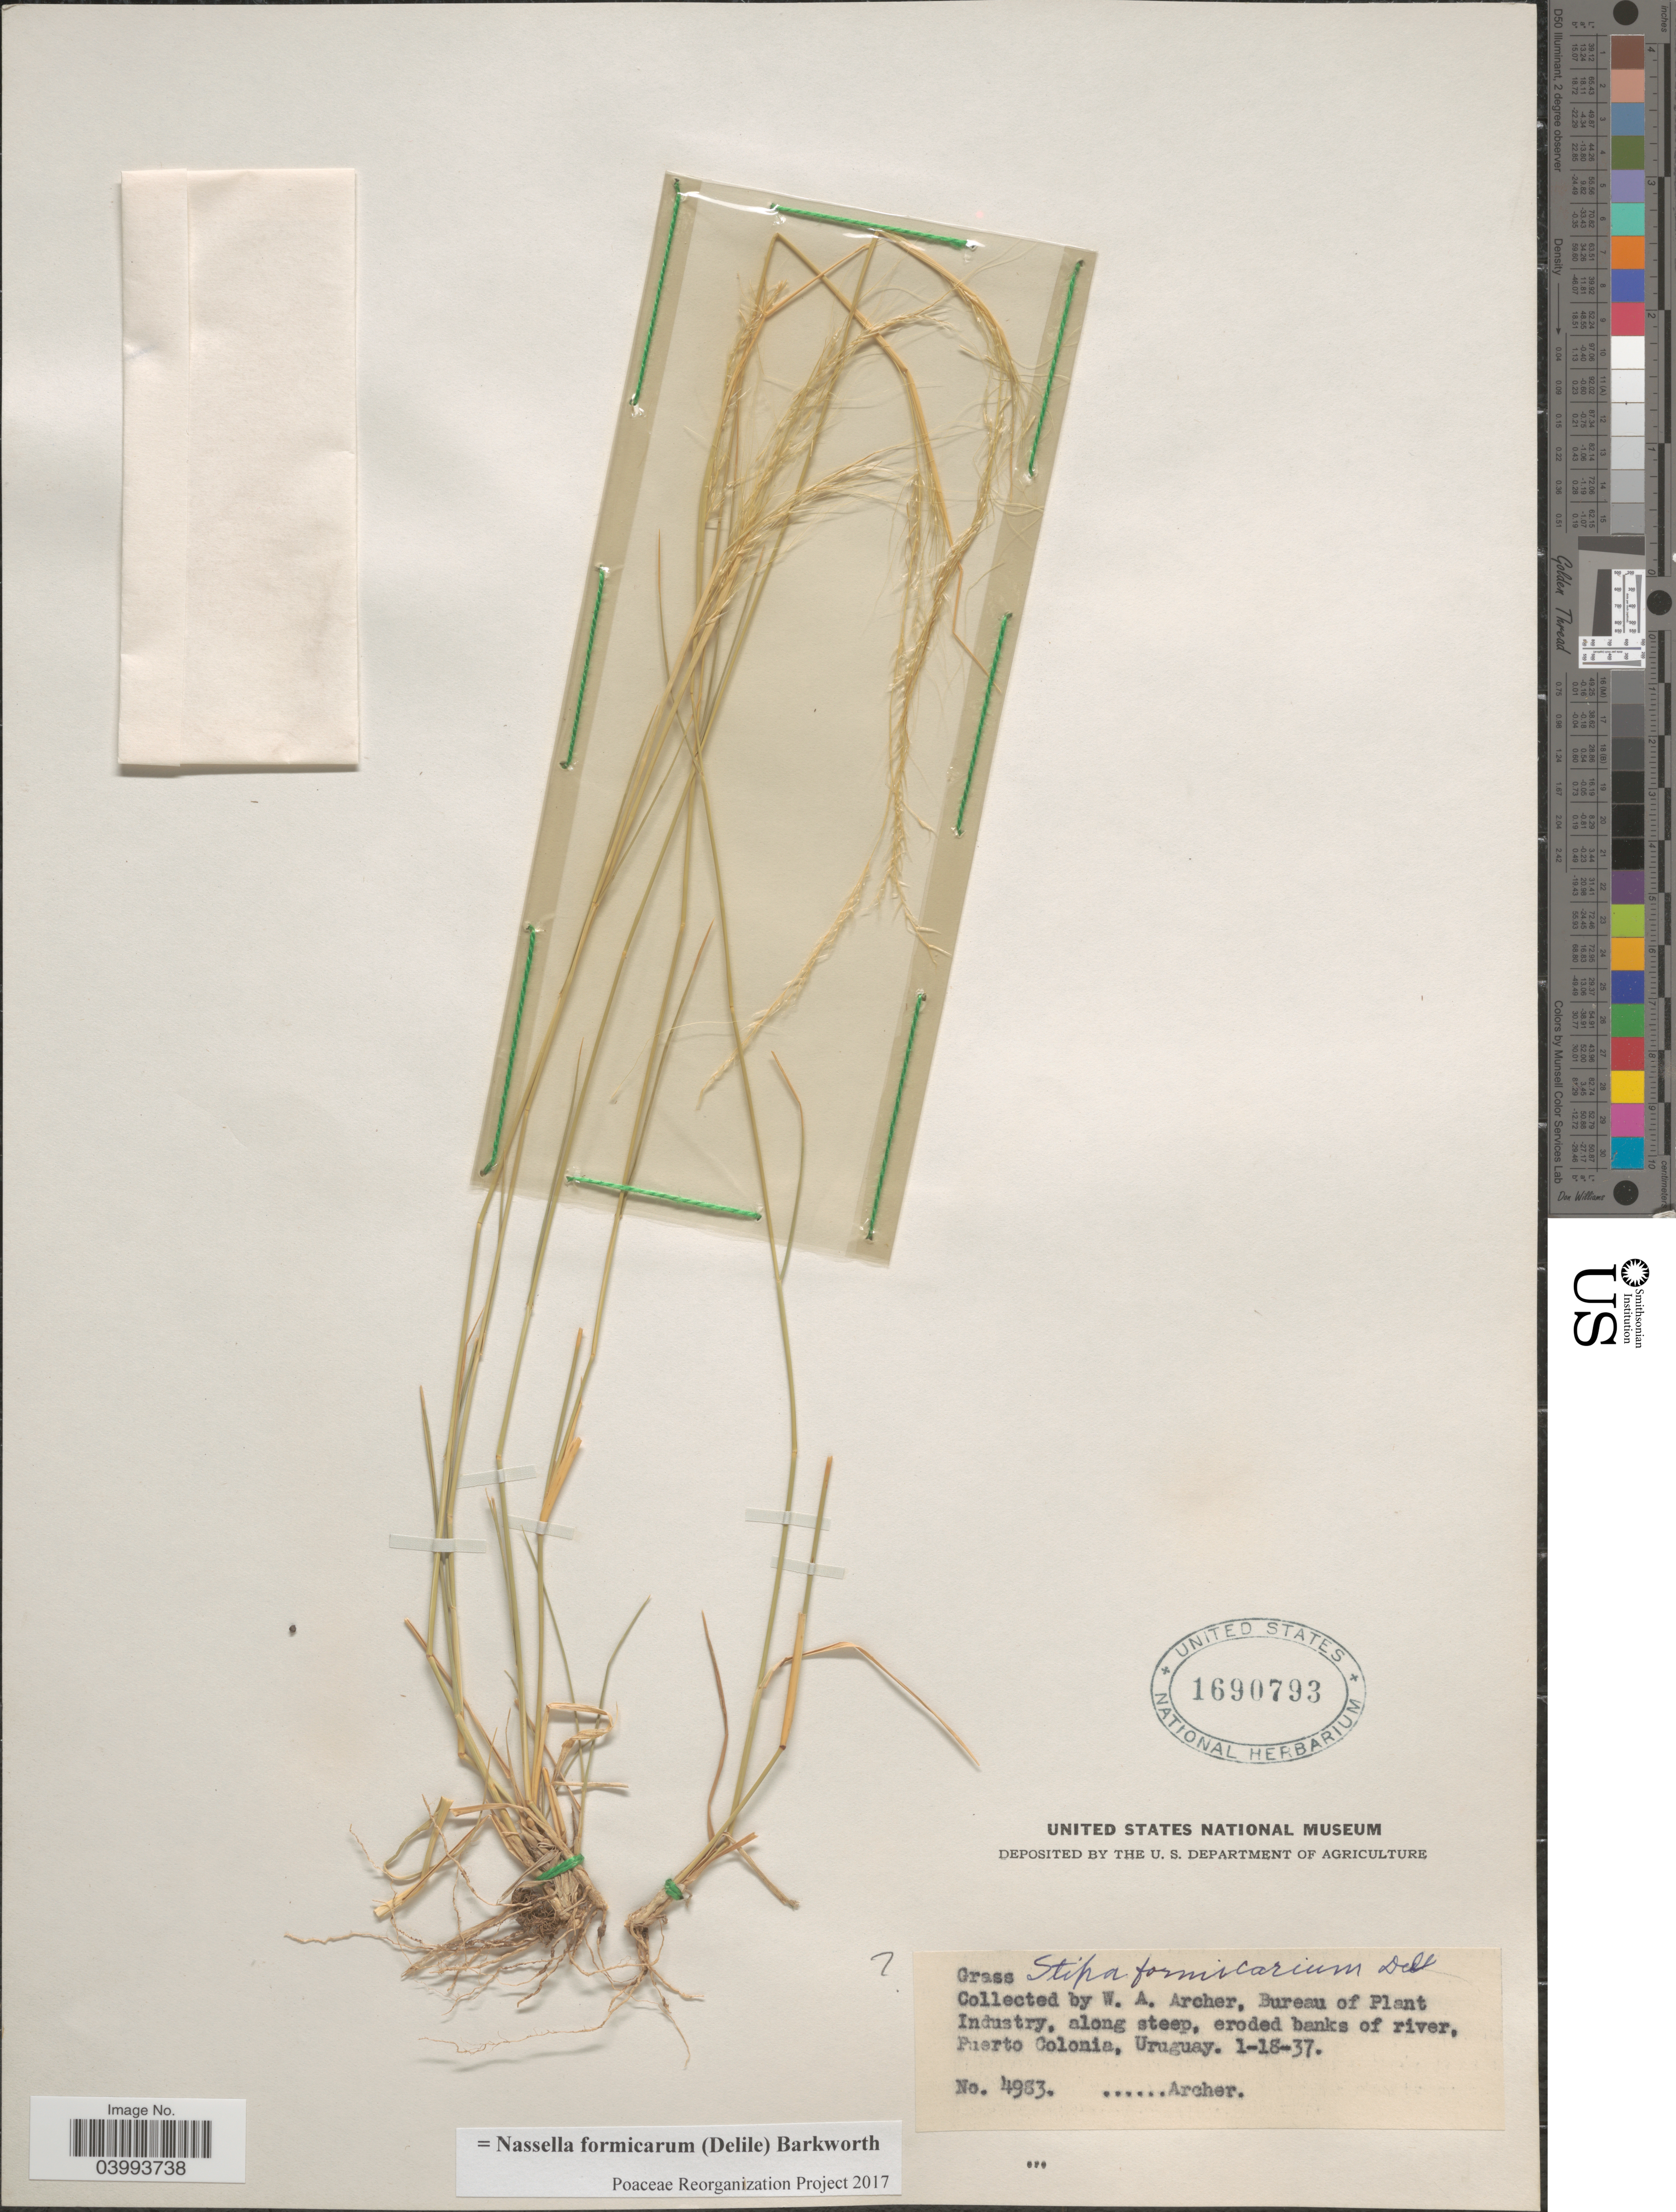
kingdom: Plantae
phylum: Tracheophyta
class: Liliopsida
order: Poales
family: Poaceae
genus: Nassella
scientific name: Nassella formicarum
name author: (Delile) Barkworth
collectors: W. Archer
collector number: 4983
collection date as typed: Transcribed d/m/y: 18/1/37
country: Uruguay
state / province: Colonia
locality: Along steep, eroded banks of river, Puerto Colonia.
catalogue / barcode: US 1690793